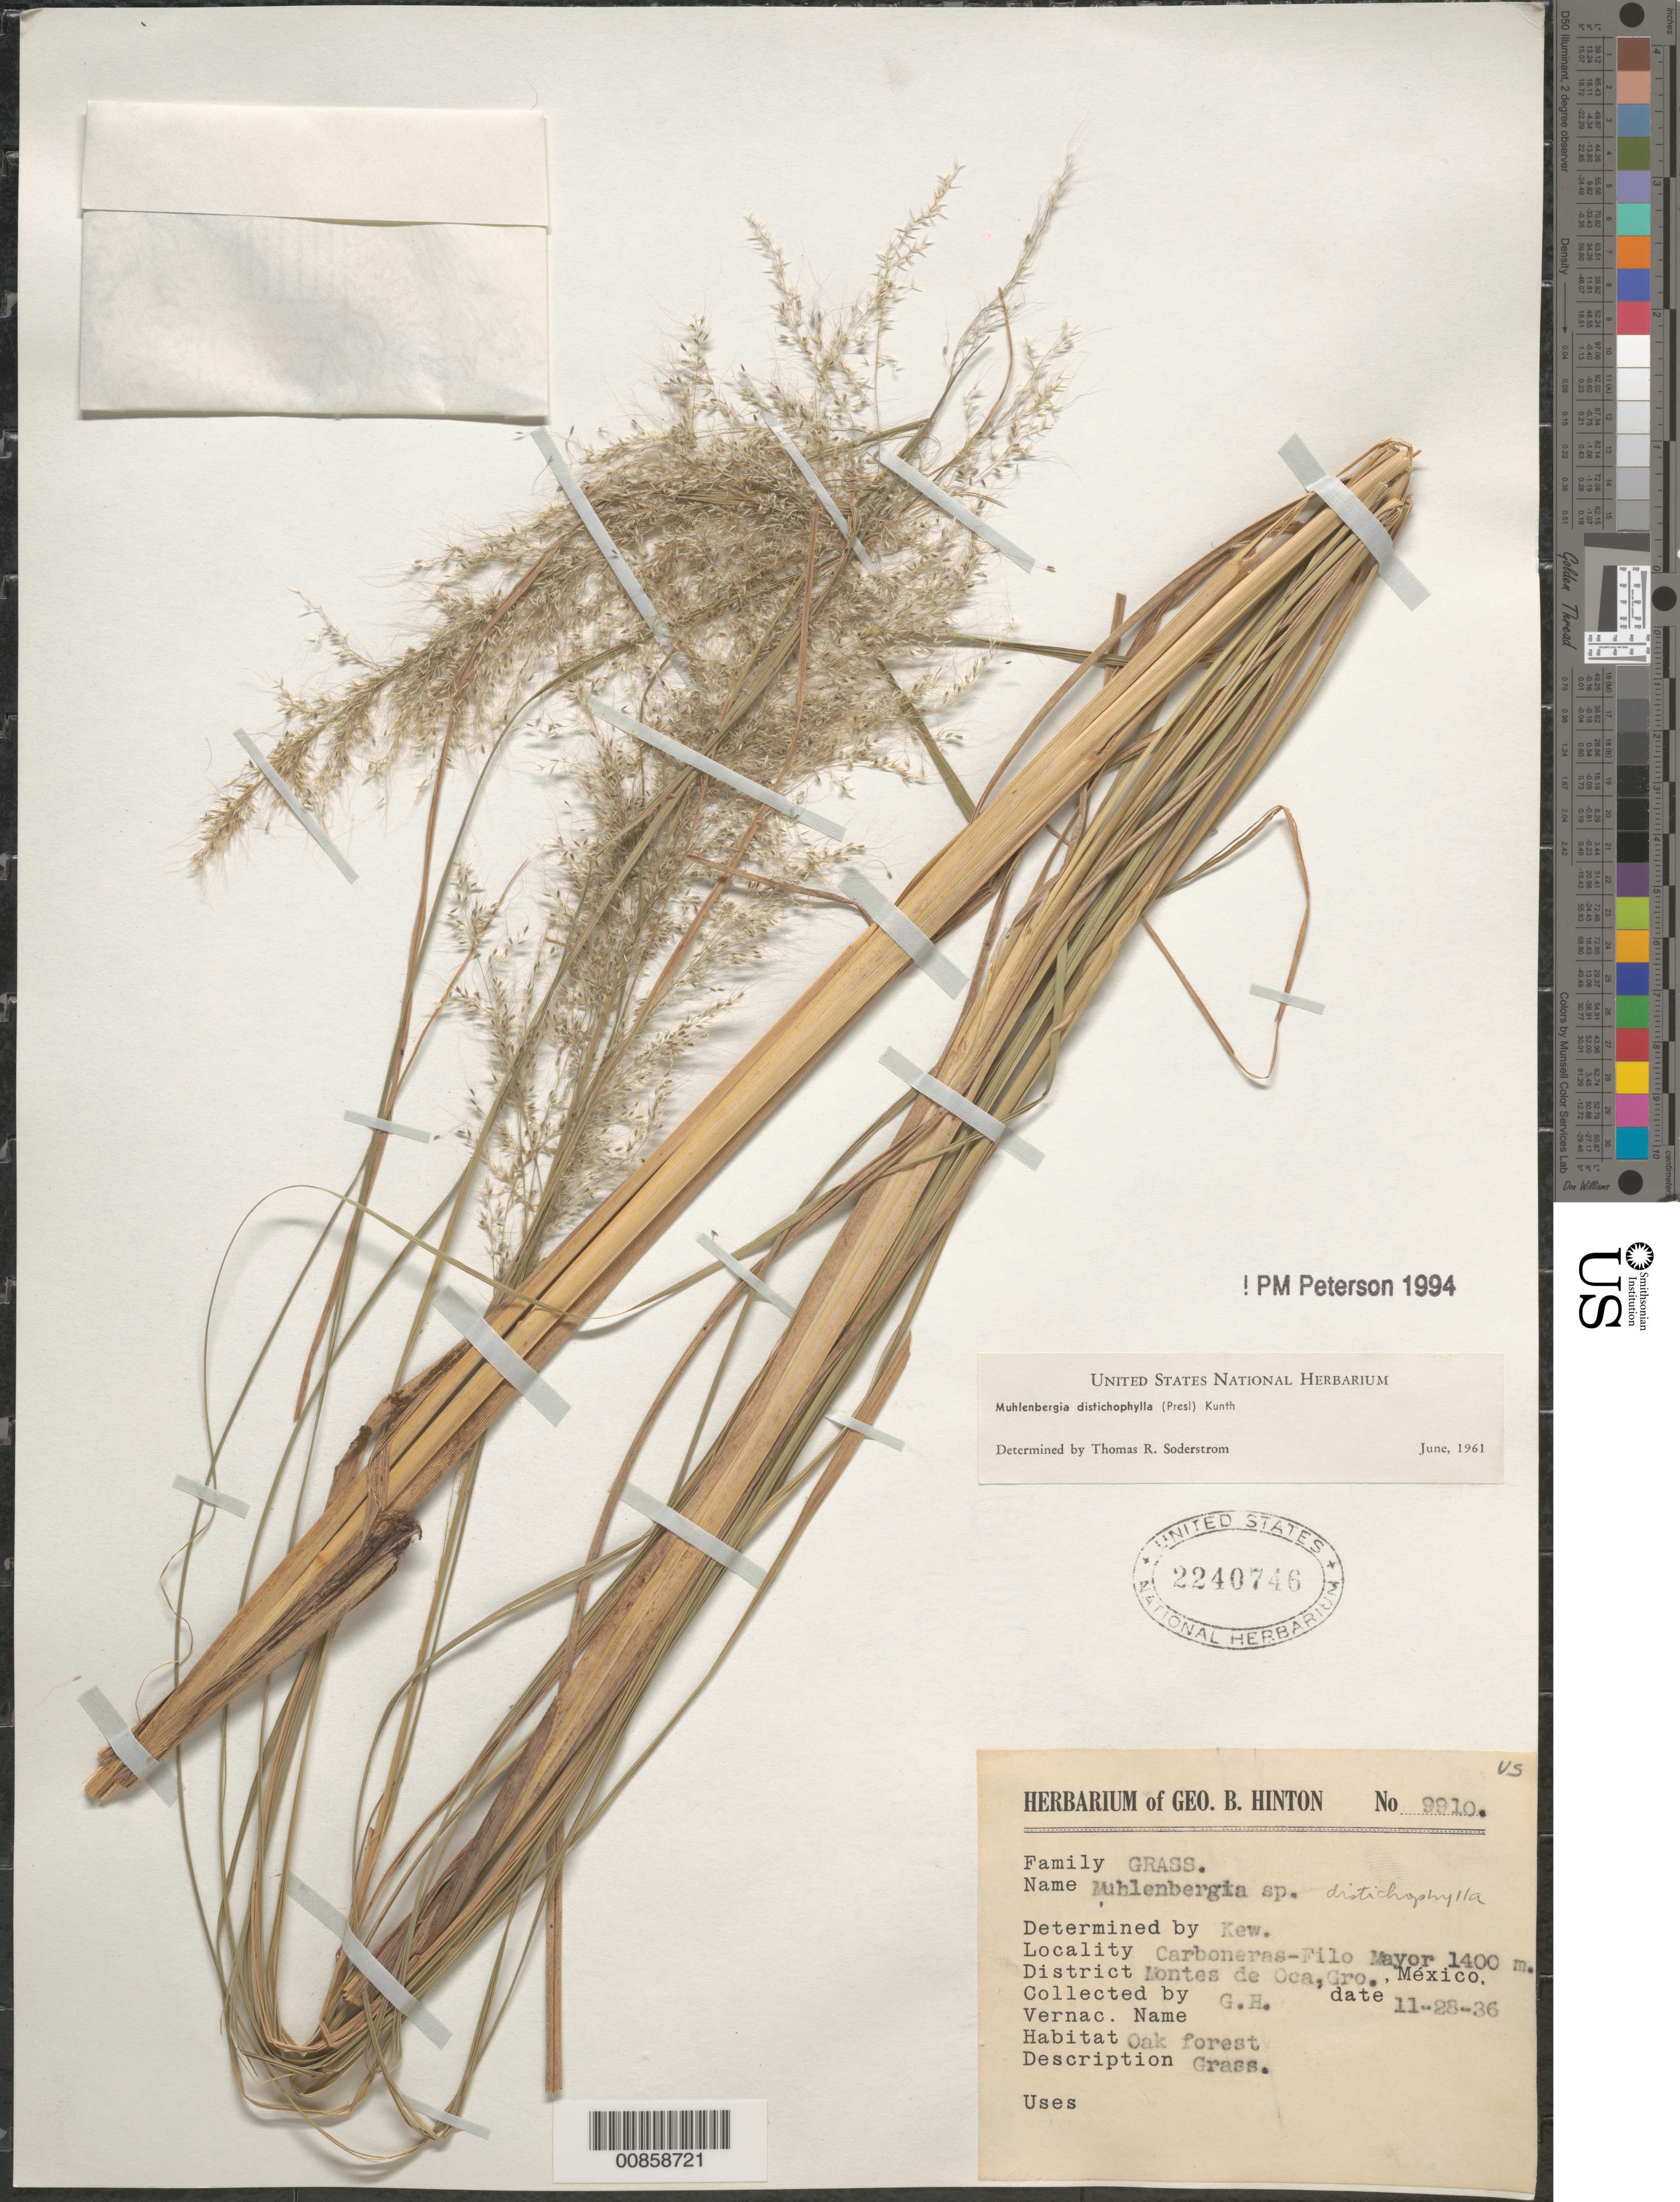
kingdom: Plantae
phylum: Tracheophyta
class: Liliopsida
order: Poales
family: Poaceae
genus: Muhlenbergia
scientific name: Muhlenbergia distichophylla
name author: (J. Presl) Kunth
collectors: G. B. Hinton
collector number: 9910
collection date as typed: Transcribed d/m/y: 28/11/36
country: Mexico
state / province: Guerrero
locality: Carboneras-Filo Mayor. District Montes de Oca.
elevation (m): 1400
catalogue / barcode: US 2240746